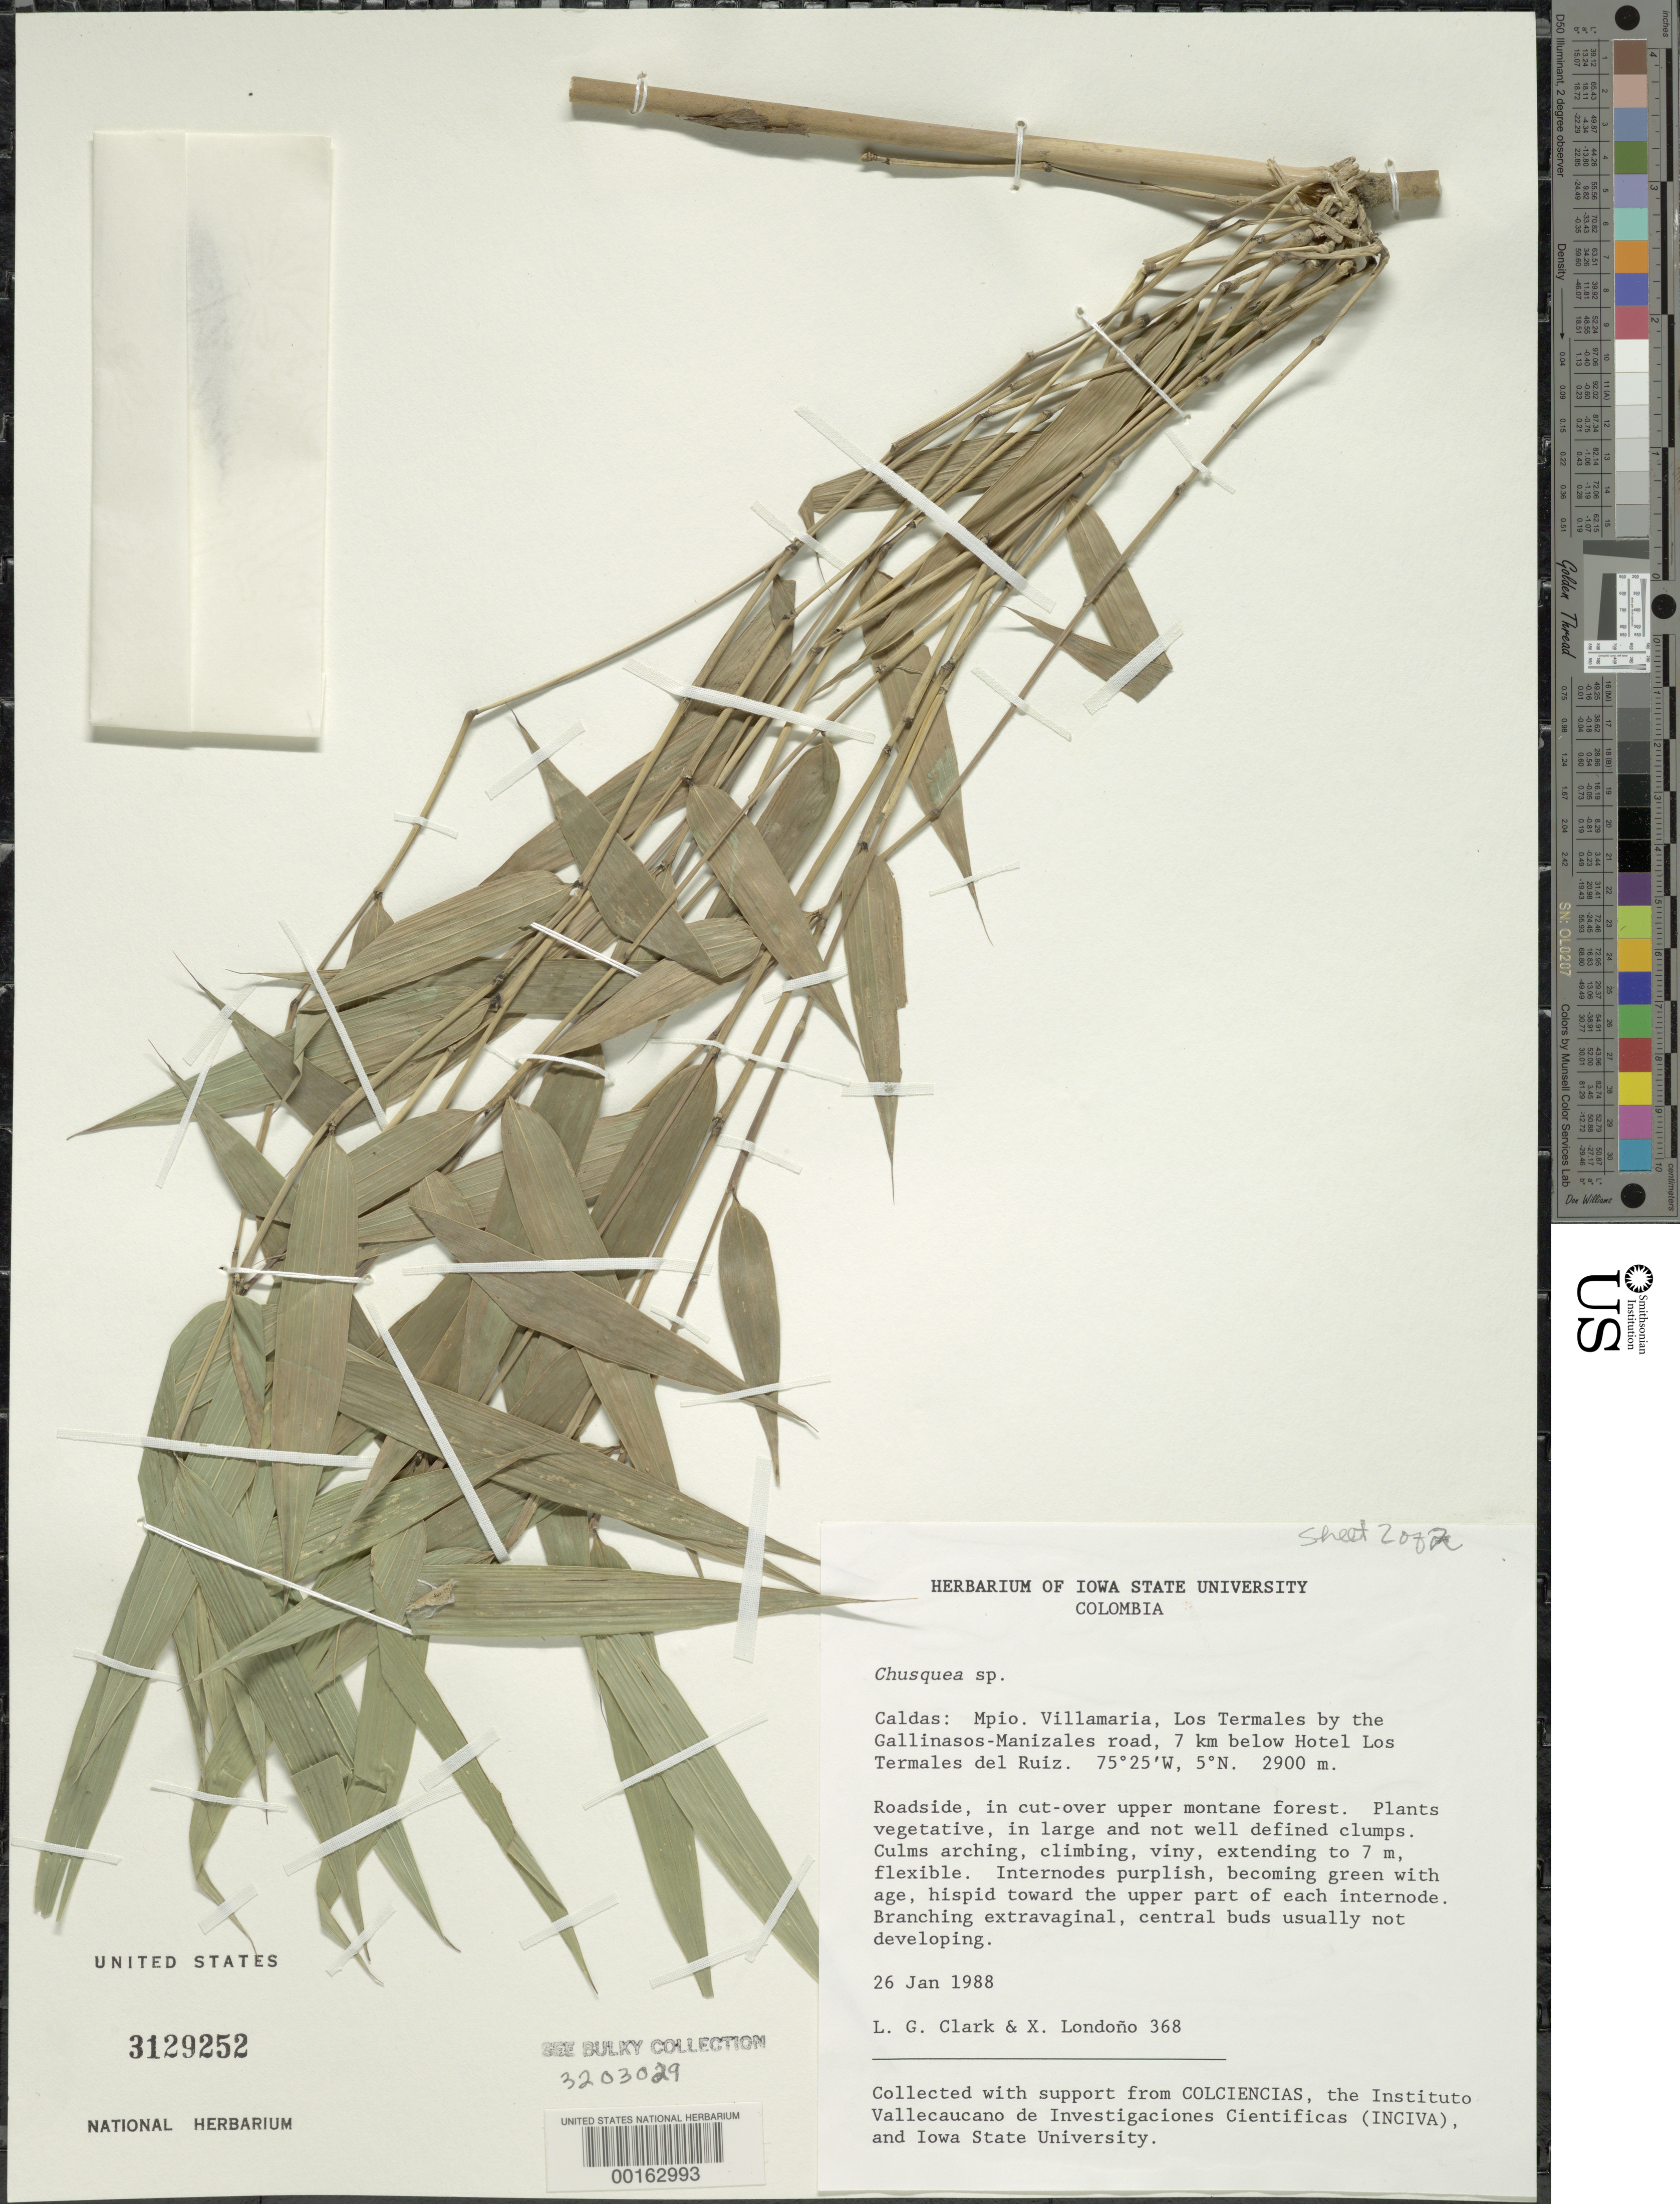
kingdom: Plantae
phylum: Tracheophyta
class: Liliopsida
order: Poales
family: Poaceae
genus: Chusquea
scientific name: Chusquea sp.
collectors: L. G. Clark & X. Londoño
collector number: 368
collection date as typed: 26 Jan 1988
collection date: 1988-01-26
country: Colombia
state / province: Caldas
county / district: Villamaría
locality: Mun. VillaMaria, los Termales by the Gallinasos-Manizales road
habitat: Roadside, in cut-over upper montane forest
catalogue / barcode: US 3129252